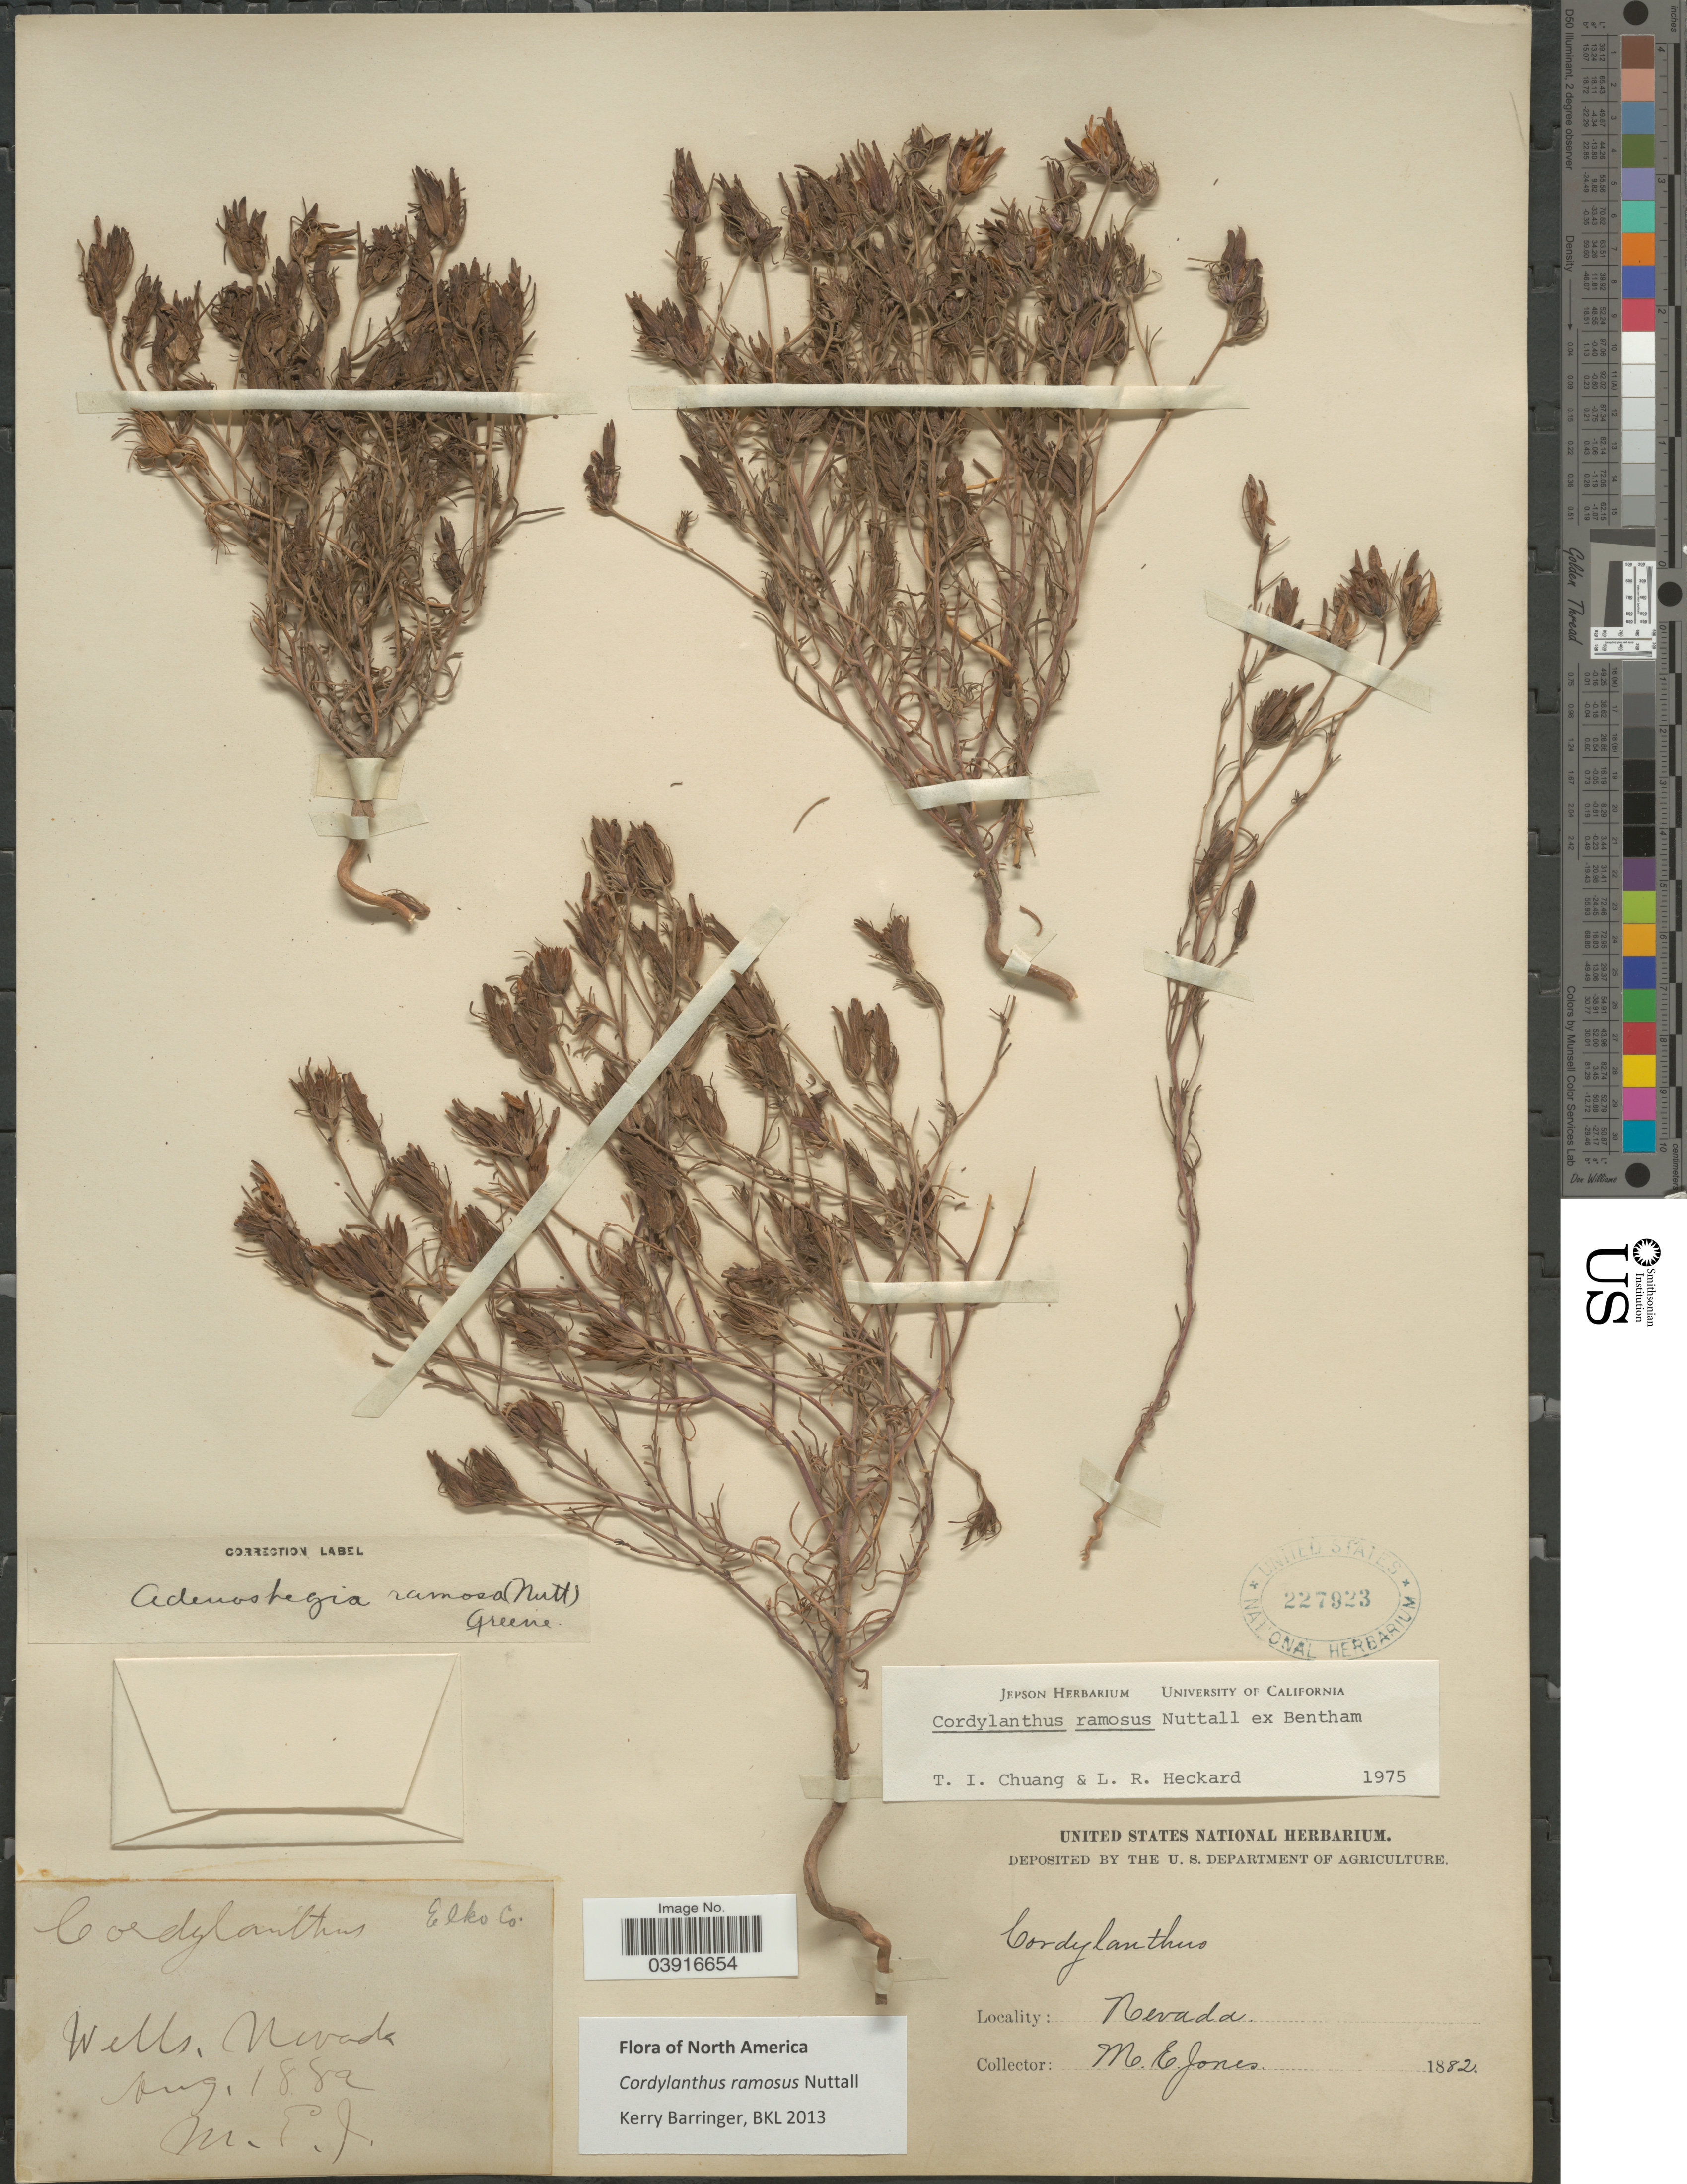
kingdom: Plantae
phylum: Tracheophyta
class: Magnoliopsida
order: Lamiales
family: Orobanchaceae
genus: Cordylanthus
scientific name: Cordylanthus ramosus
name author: Nutt. ex Benth.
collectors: M. E. Jones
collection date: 1882-08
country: United States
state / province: Nevada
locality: Wells. Elko Co.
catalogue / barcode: US 227923